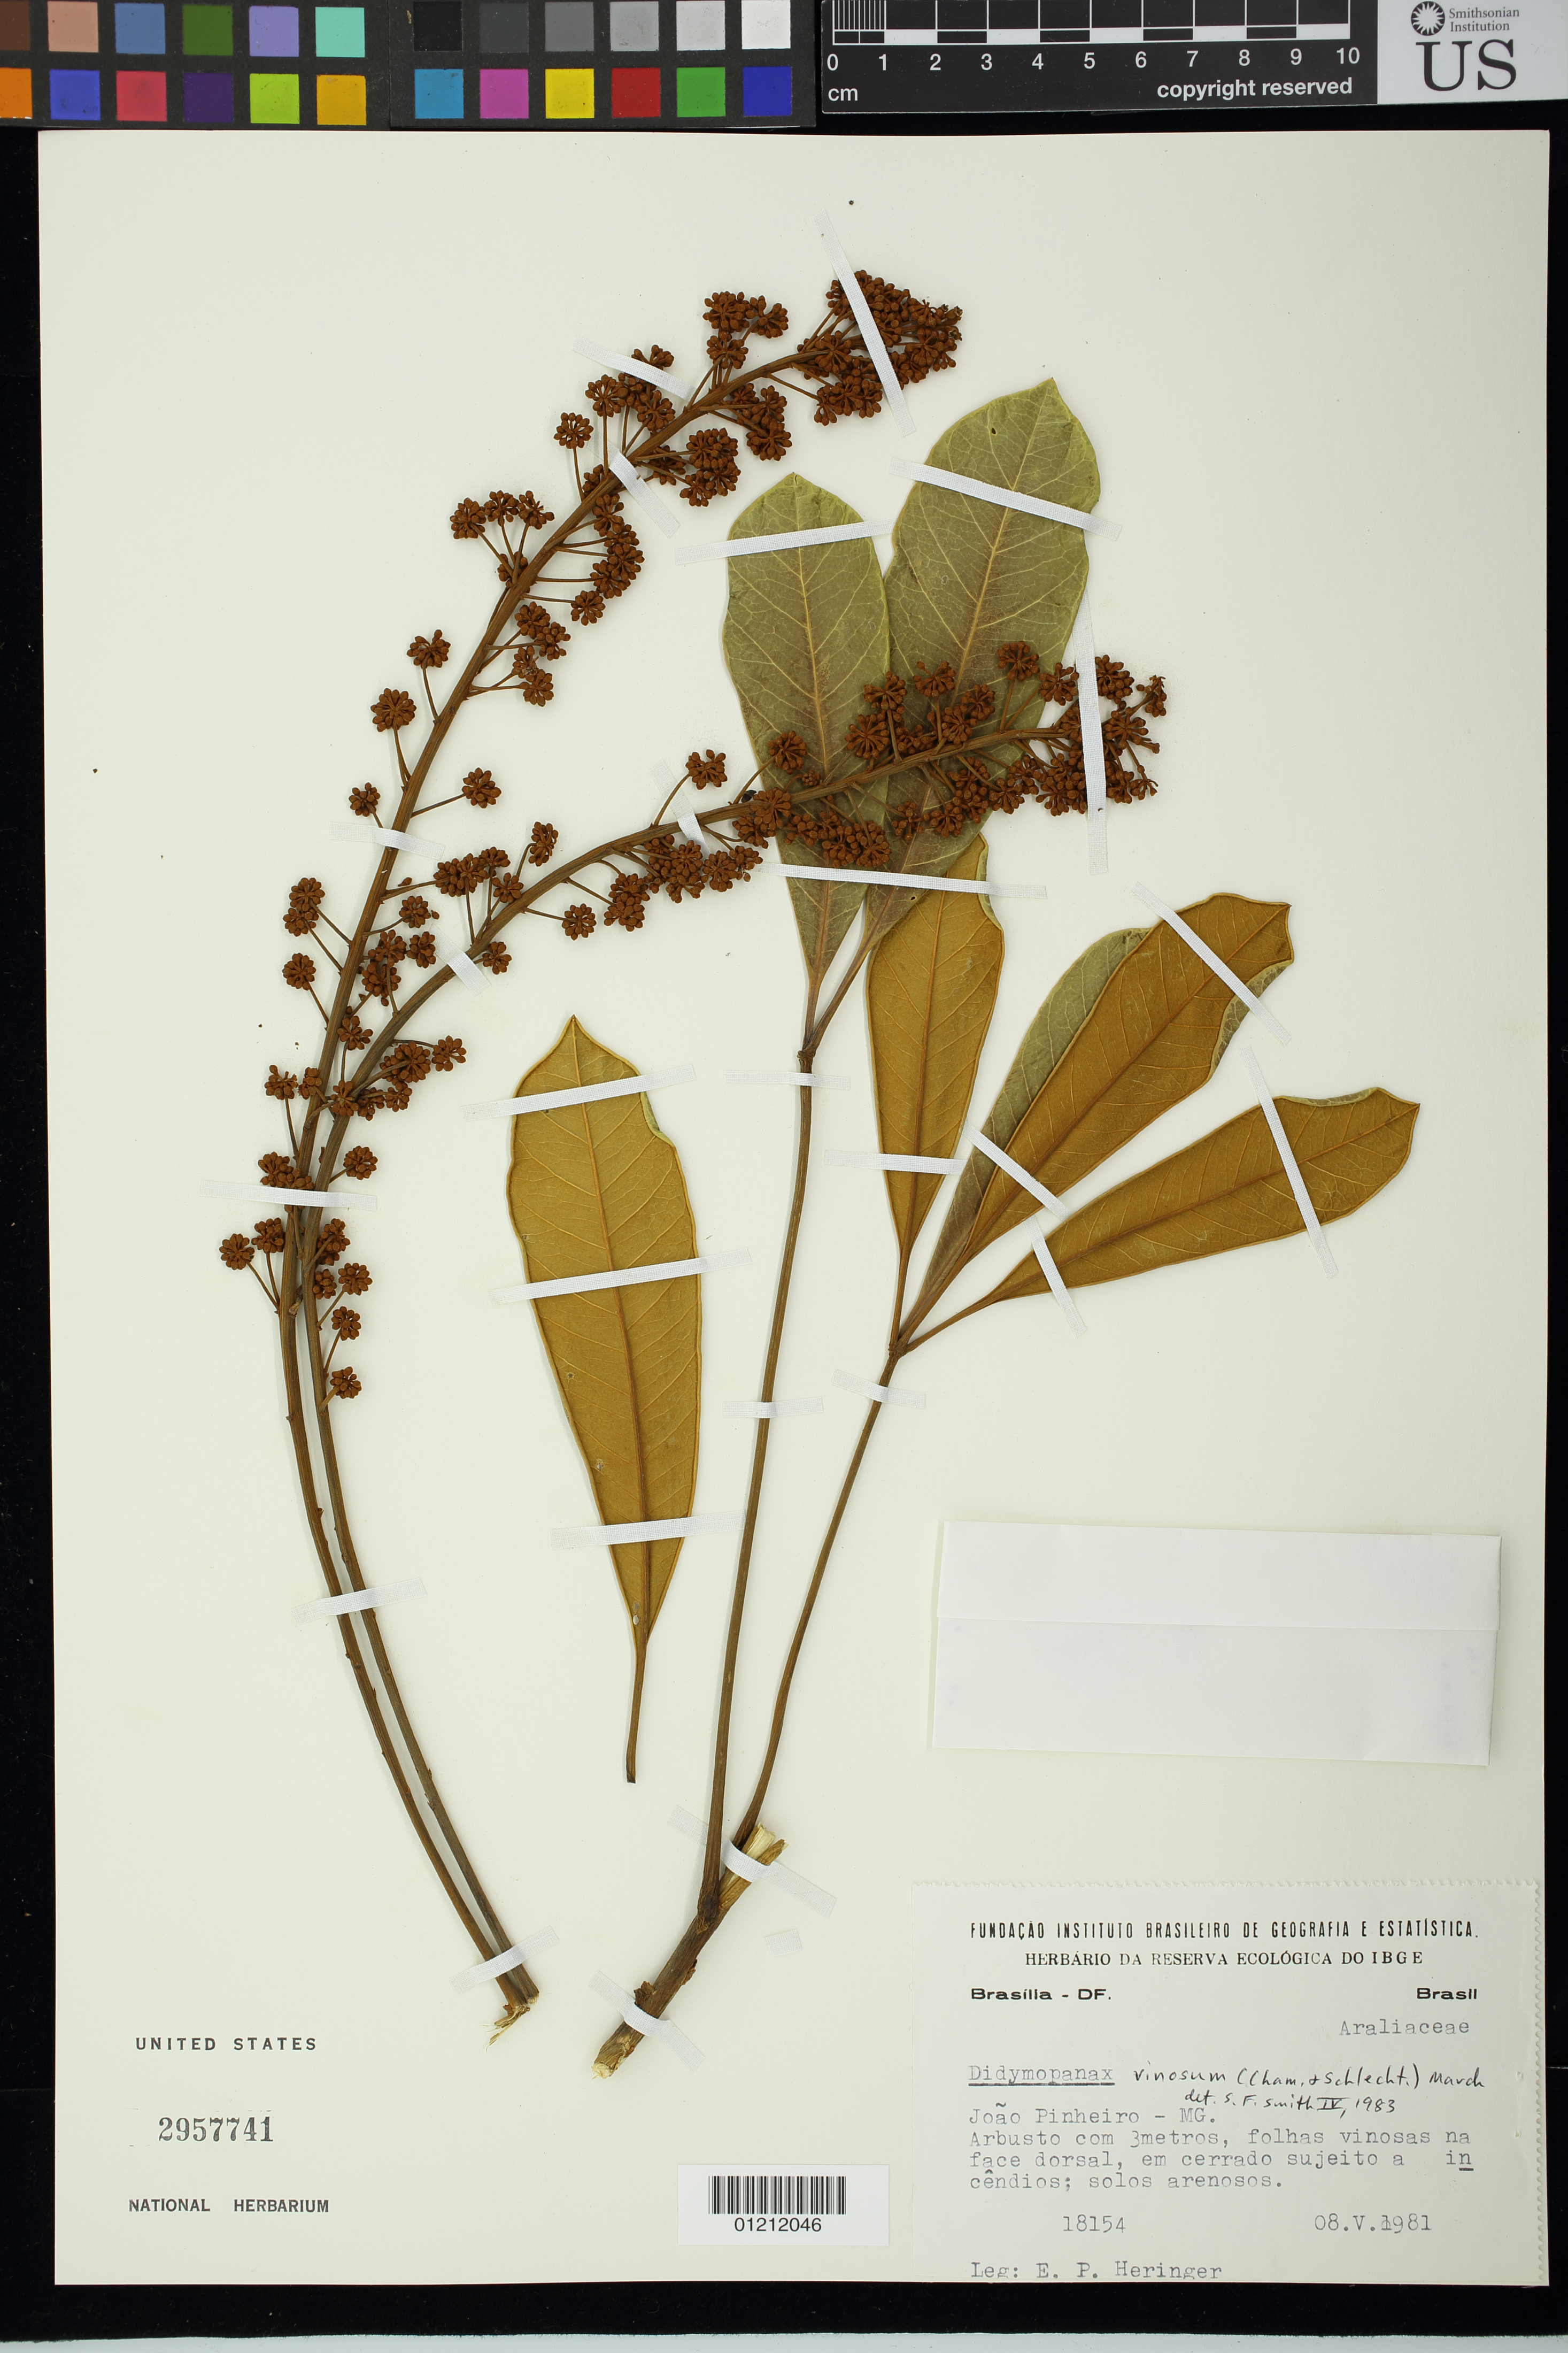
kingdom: Plantae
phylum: Tracheophyta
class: Magnoliopsida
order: Apiales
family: Araliaceae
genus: Schefflera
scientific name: Schefflera vinosa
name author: (Cham. & Schltdl.) Frodin & Fiaschi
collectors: E. P. Heringer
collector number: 18154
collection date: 1981-05-08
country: Brazil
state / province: Minas Gerais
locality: João Pinheiro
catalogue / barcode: US 2957741